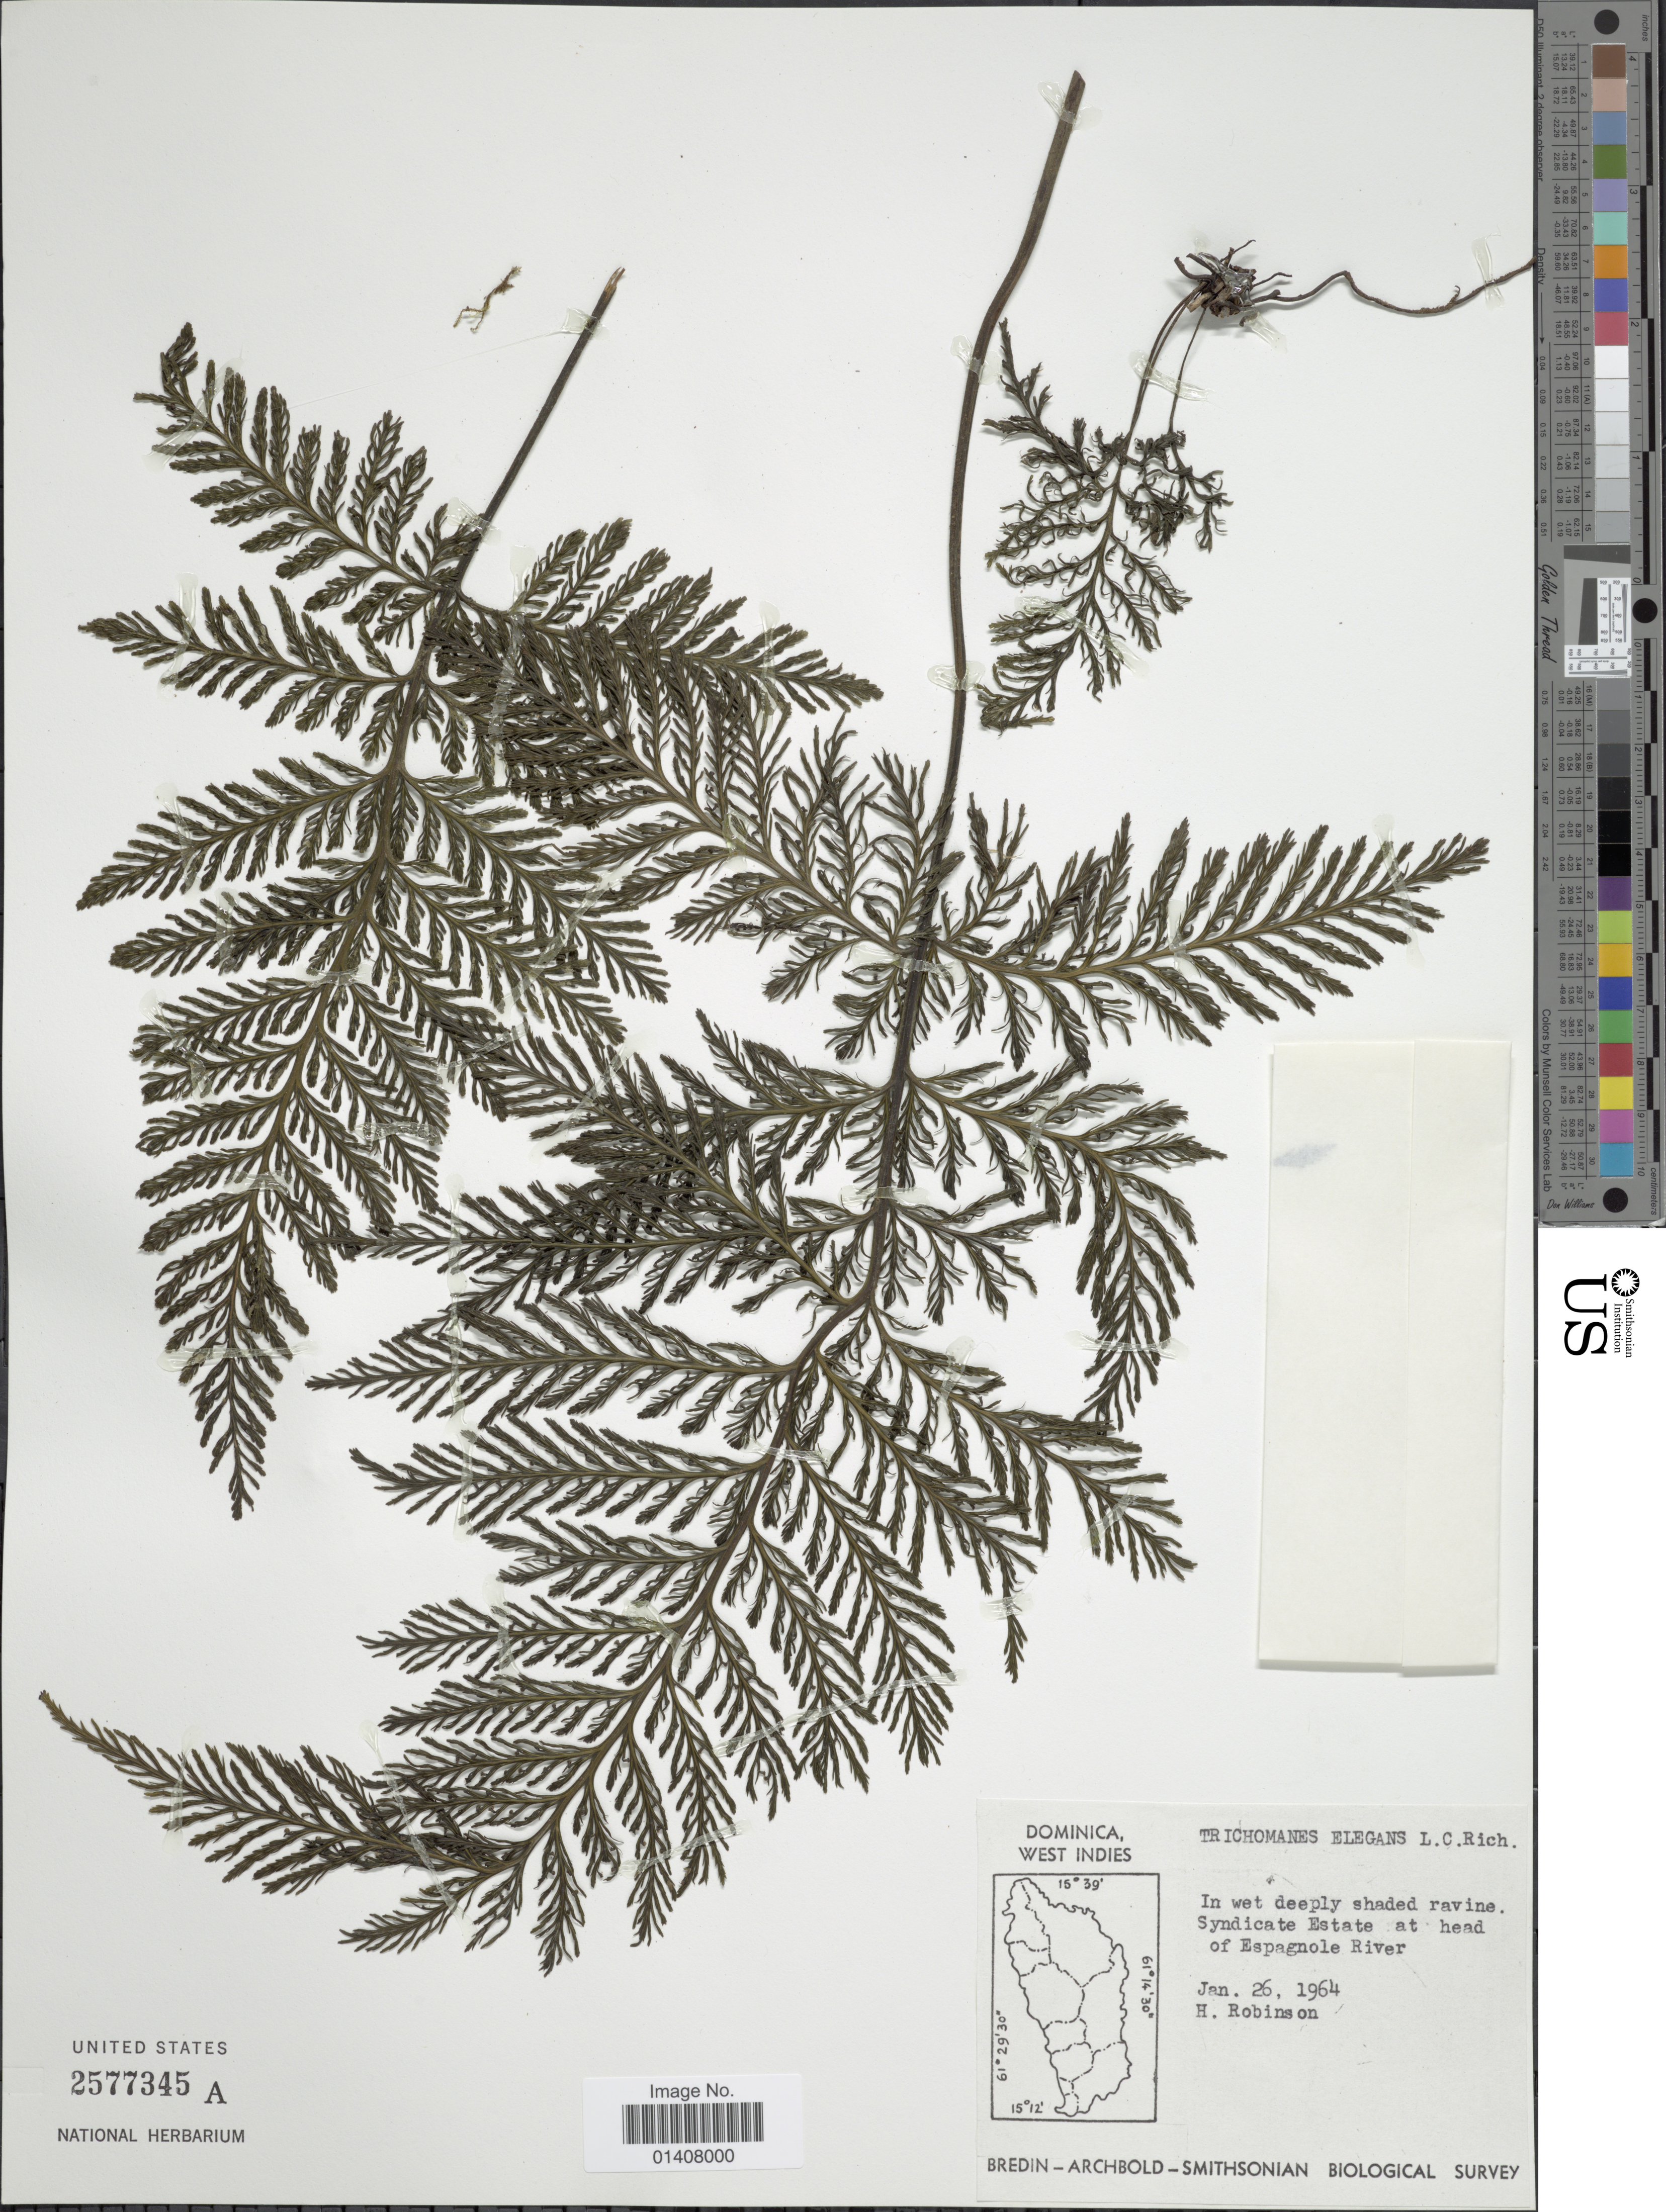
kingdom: Plantae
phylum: Tracheophyta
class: Polypodiopsida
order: Hymenophyllales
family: Hymenophyllaceae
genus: Trichomanes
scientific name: Trichomanes elegans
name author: Rich.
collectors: H. Robinson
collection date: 1964-01-26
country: Dominica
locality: Dominica West Indies, In wet deeply shaded ravine, Syndicate Estate at head of Espagnole River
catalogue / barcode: US 2577345A